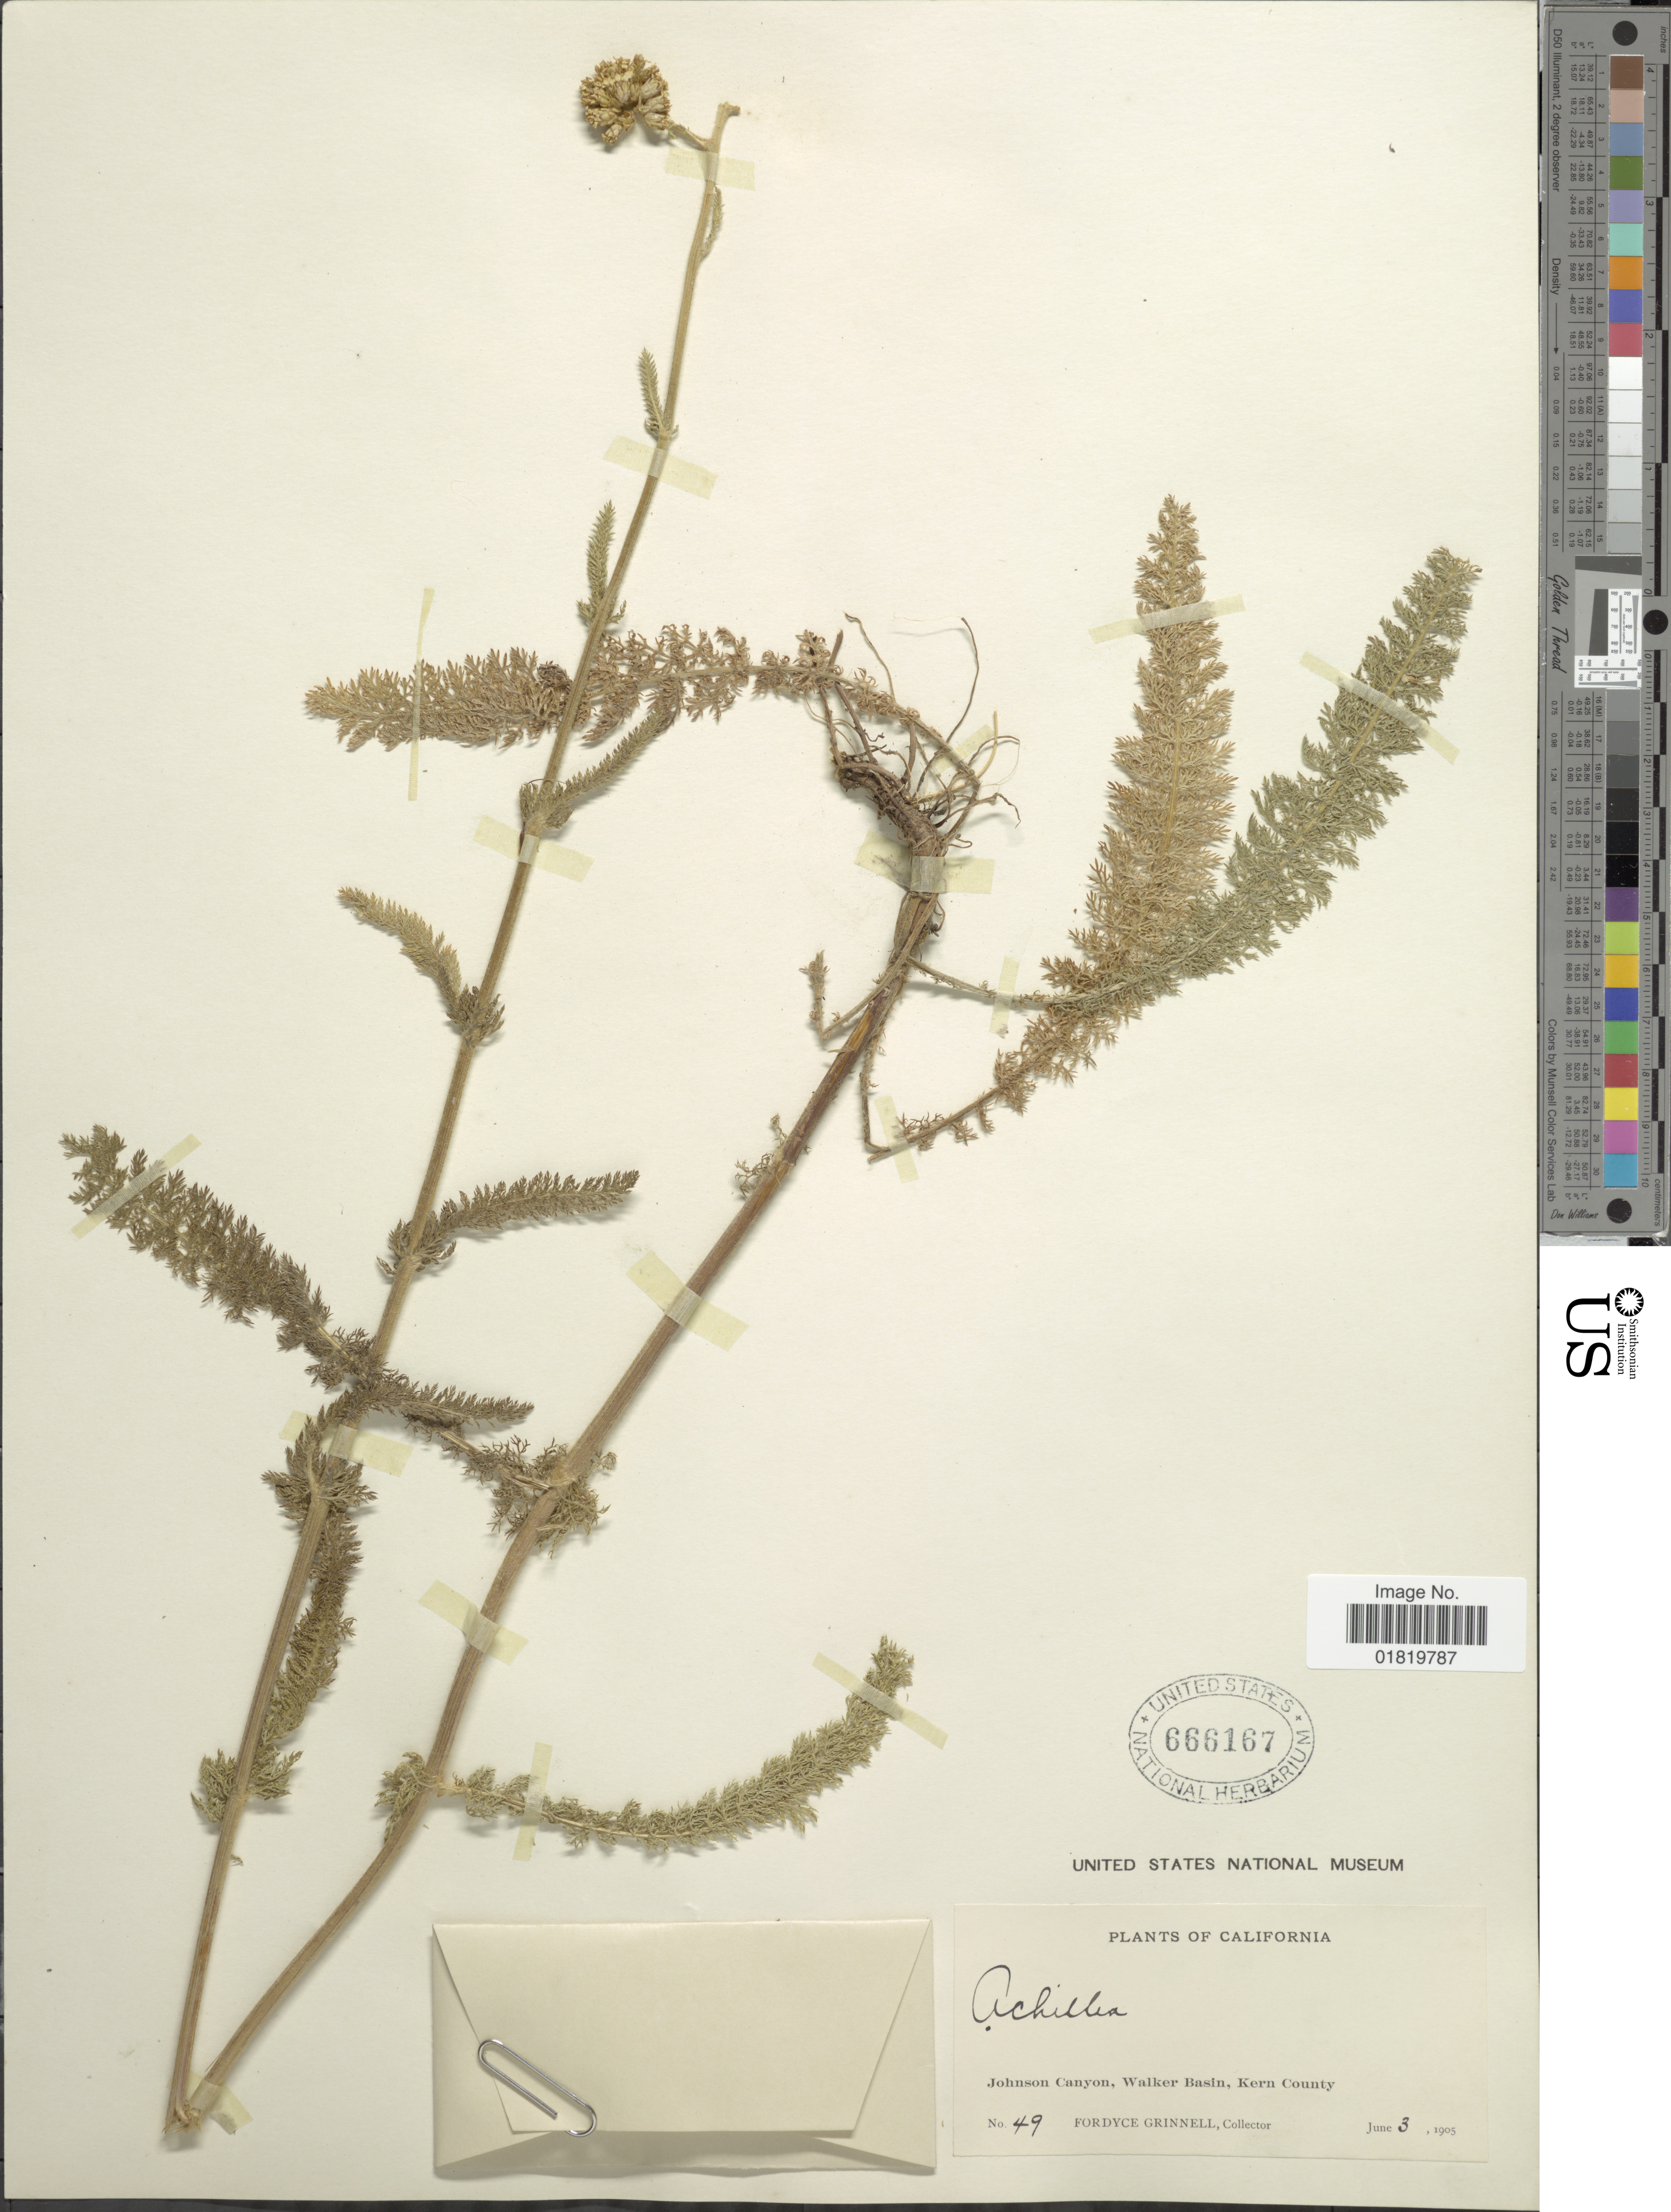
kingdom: Plantae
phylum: Tracheophyta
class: Magnoliopsida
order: Asterales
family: Asteraceae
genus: Achillea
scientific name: Achillea borealis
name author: Bong.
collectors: F. Grinnell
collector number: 49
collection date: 1905-06-03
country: United States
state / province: California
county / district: Kern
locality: Johnson Canyon, Walker Basin, Kern County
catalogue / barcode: US 666167